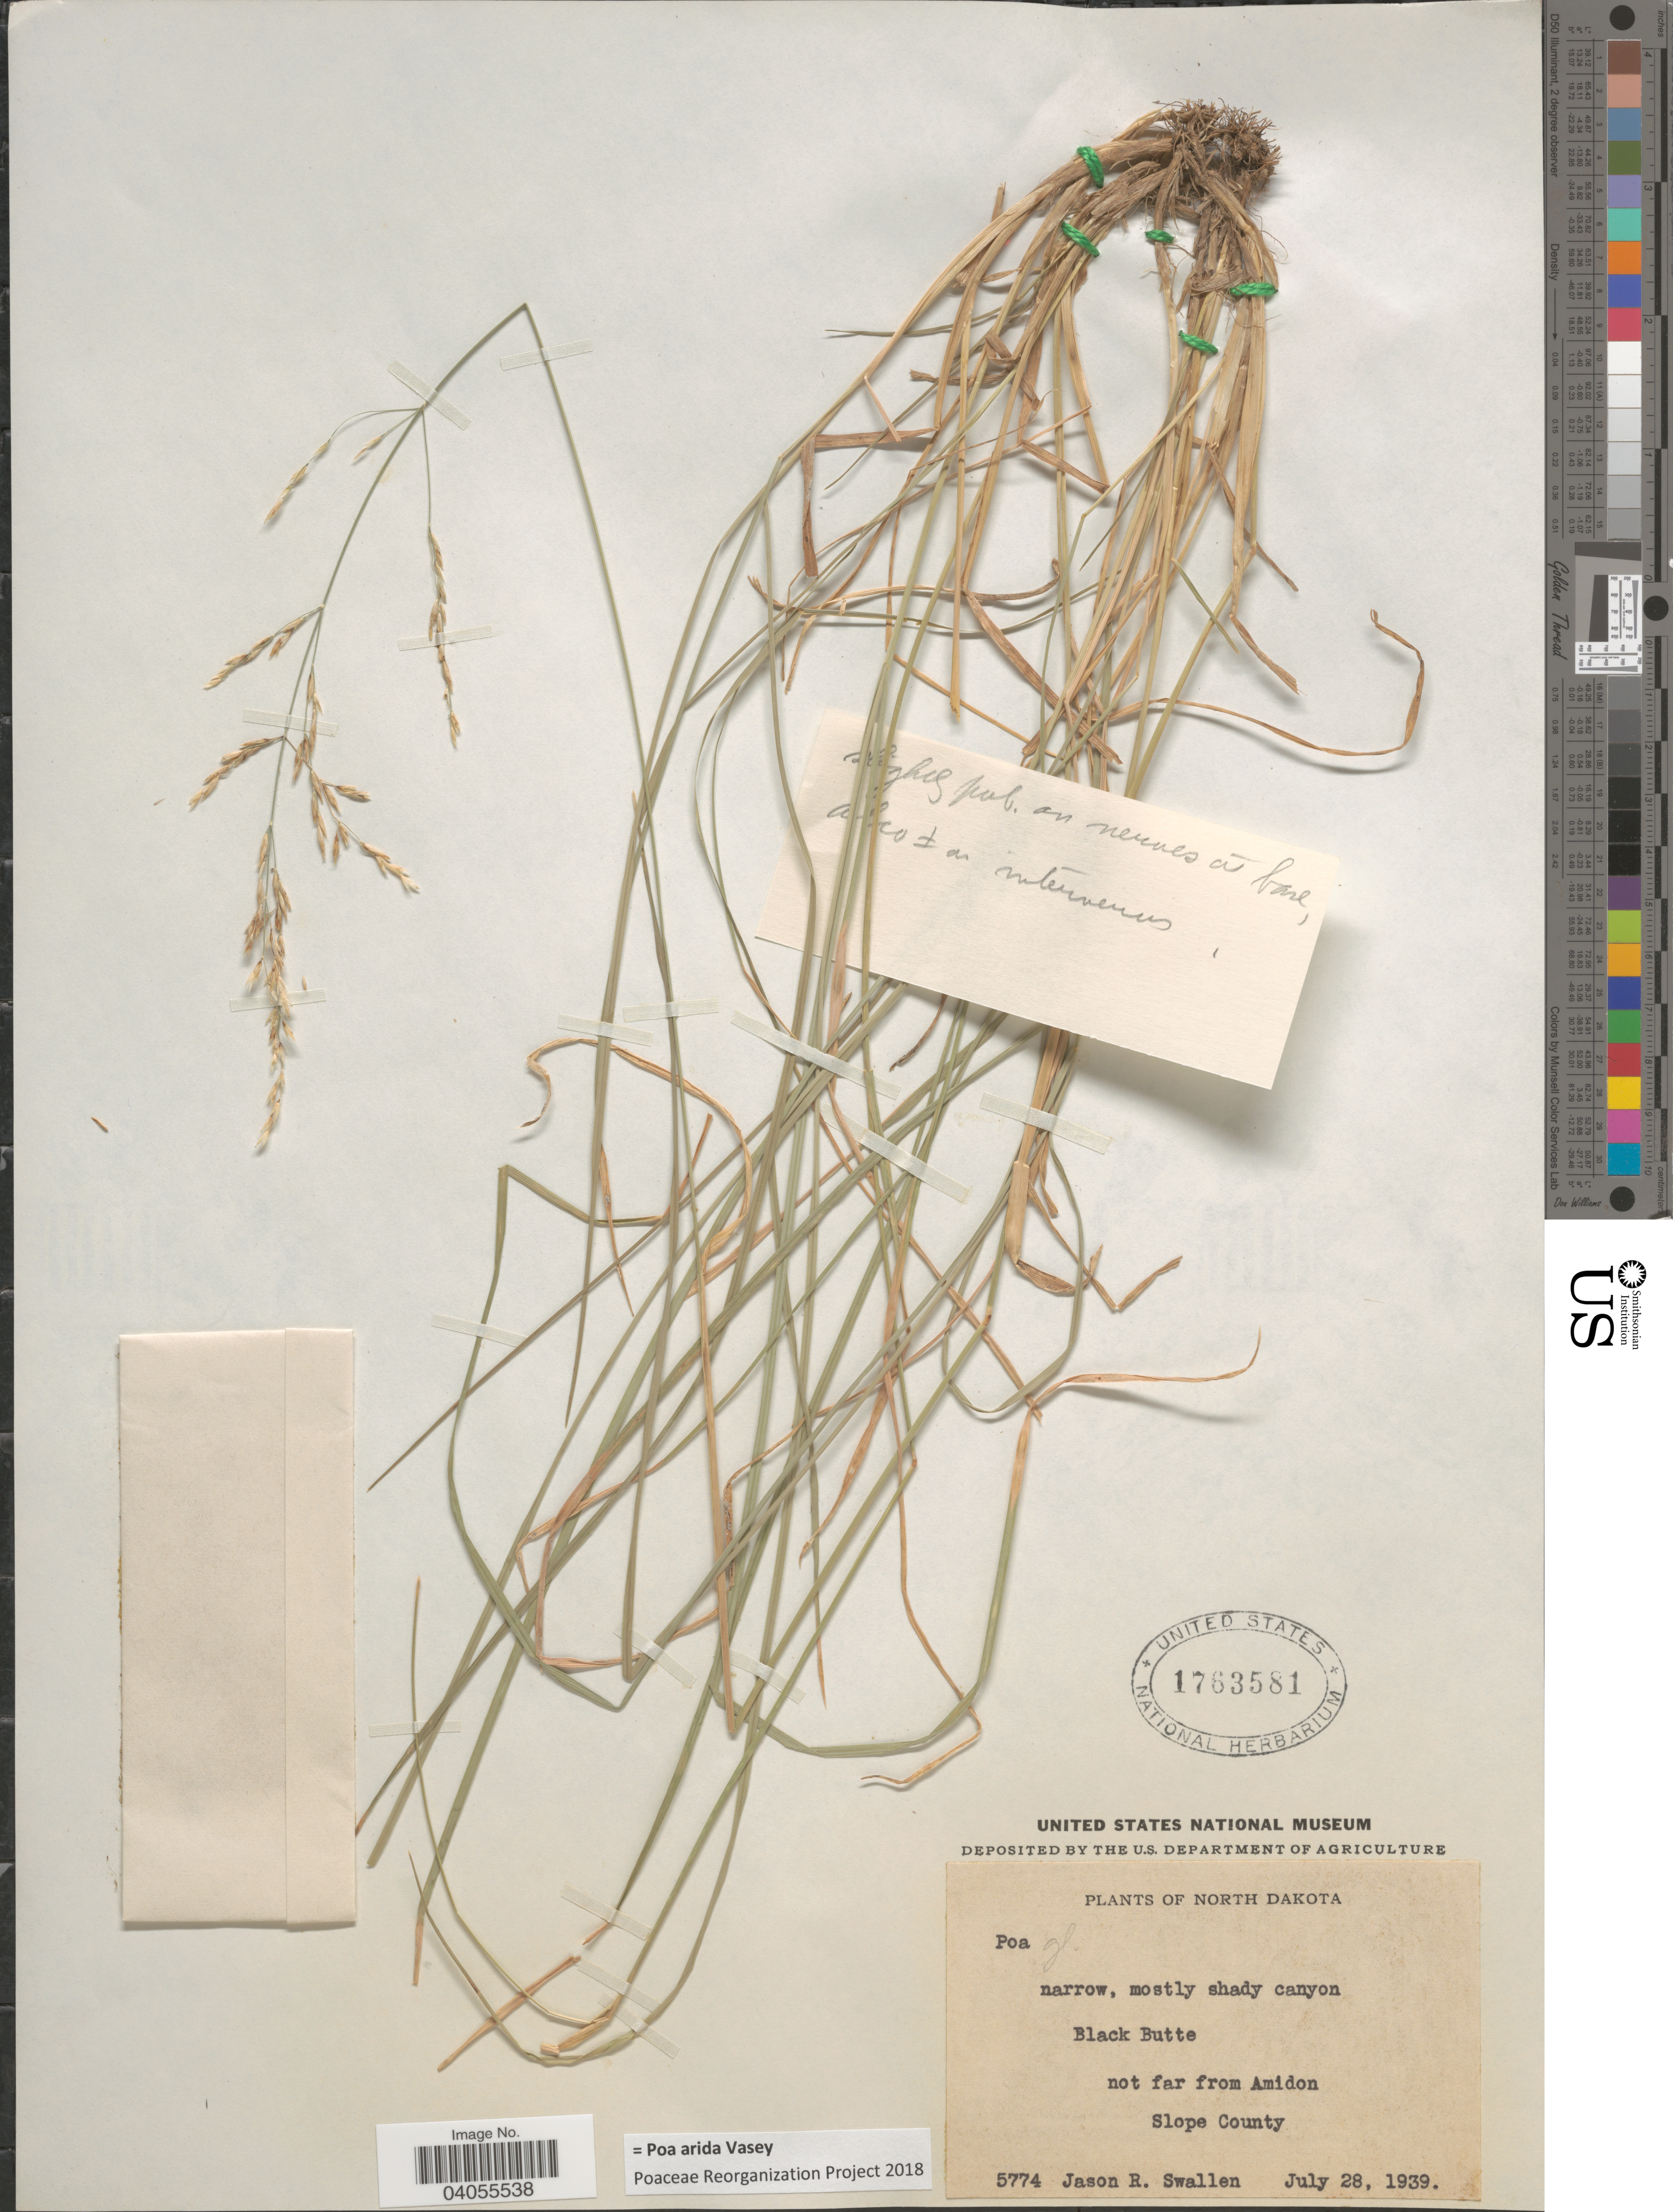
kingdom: Plantae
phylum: Tracheophyta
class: Liliopsida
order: Poales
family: Poaceae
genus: Poa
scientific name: Poa arida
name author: Vasey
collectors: J. R. Swallen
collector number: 5774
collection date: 1939-07-28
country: United States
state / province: North Dakota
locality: Black Butte not far from Amidon, Slope County.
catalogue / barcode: US 1763581